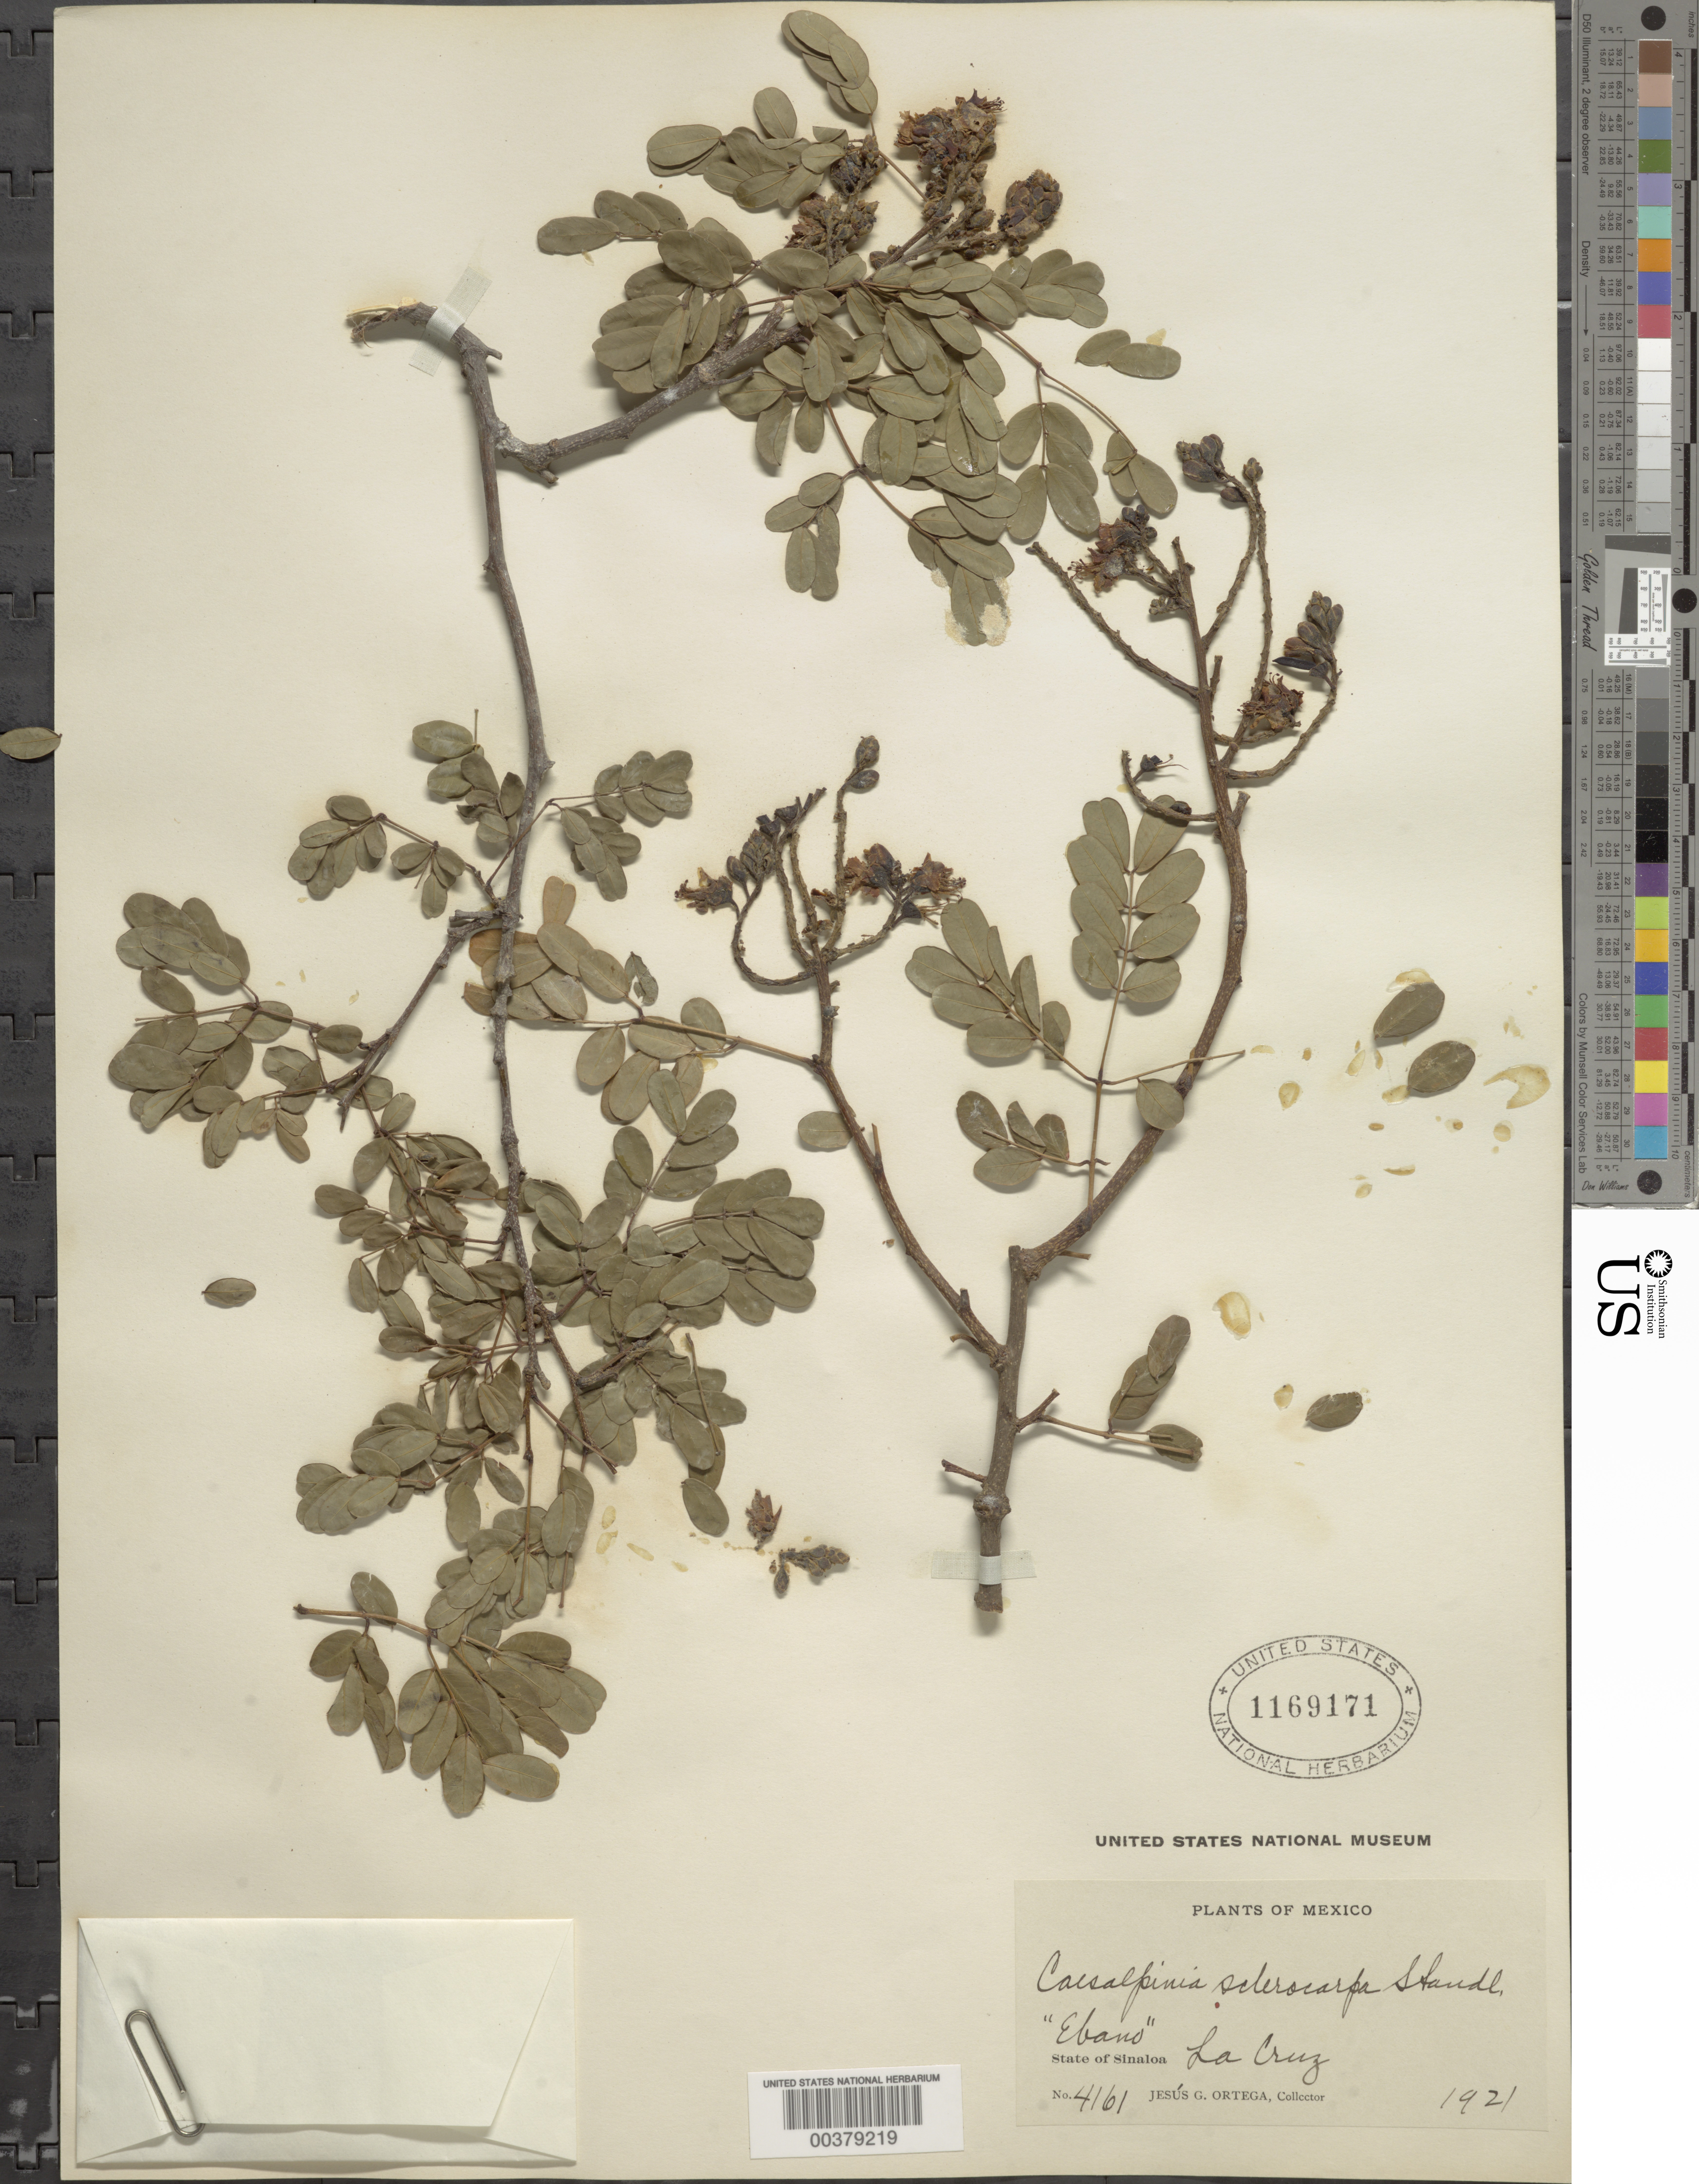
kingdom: Plantae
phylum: Tracheophyta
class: Magnoliopsida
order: Fabales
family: Fabaceae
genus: Libidibia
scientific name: Libidibia sclerocarpa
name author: (Standl.) Britton & Rose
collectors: J. Ortega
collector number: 4161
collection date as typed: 1921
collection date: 1921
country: Mexico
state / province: Sinaloa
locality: La cruz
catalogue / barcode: US 1169171